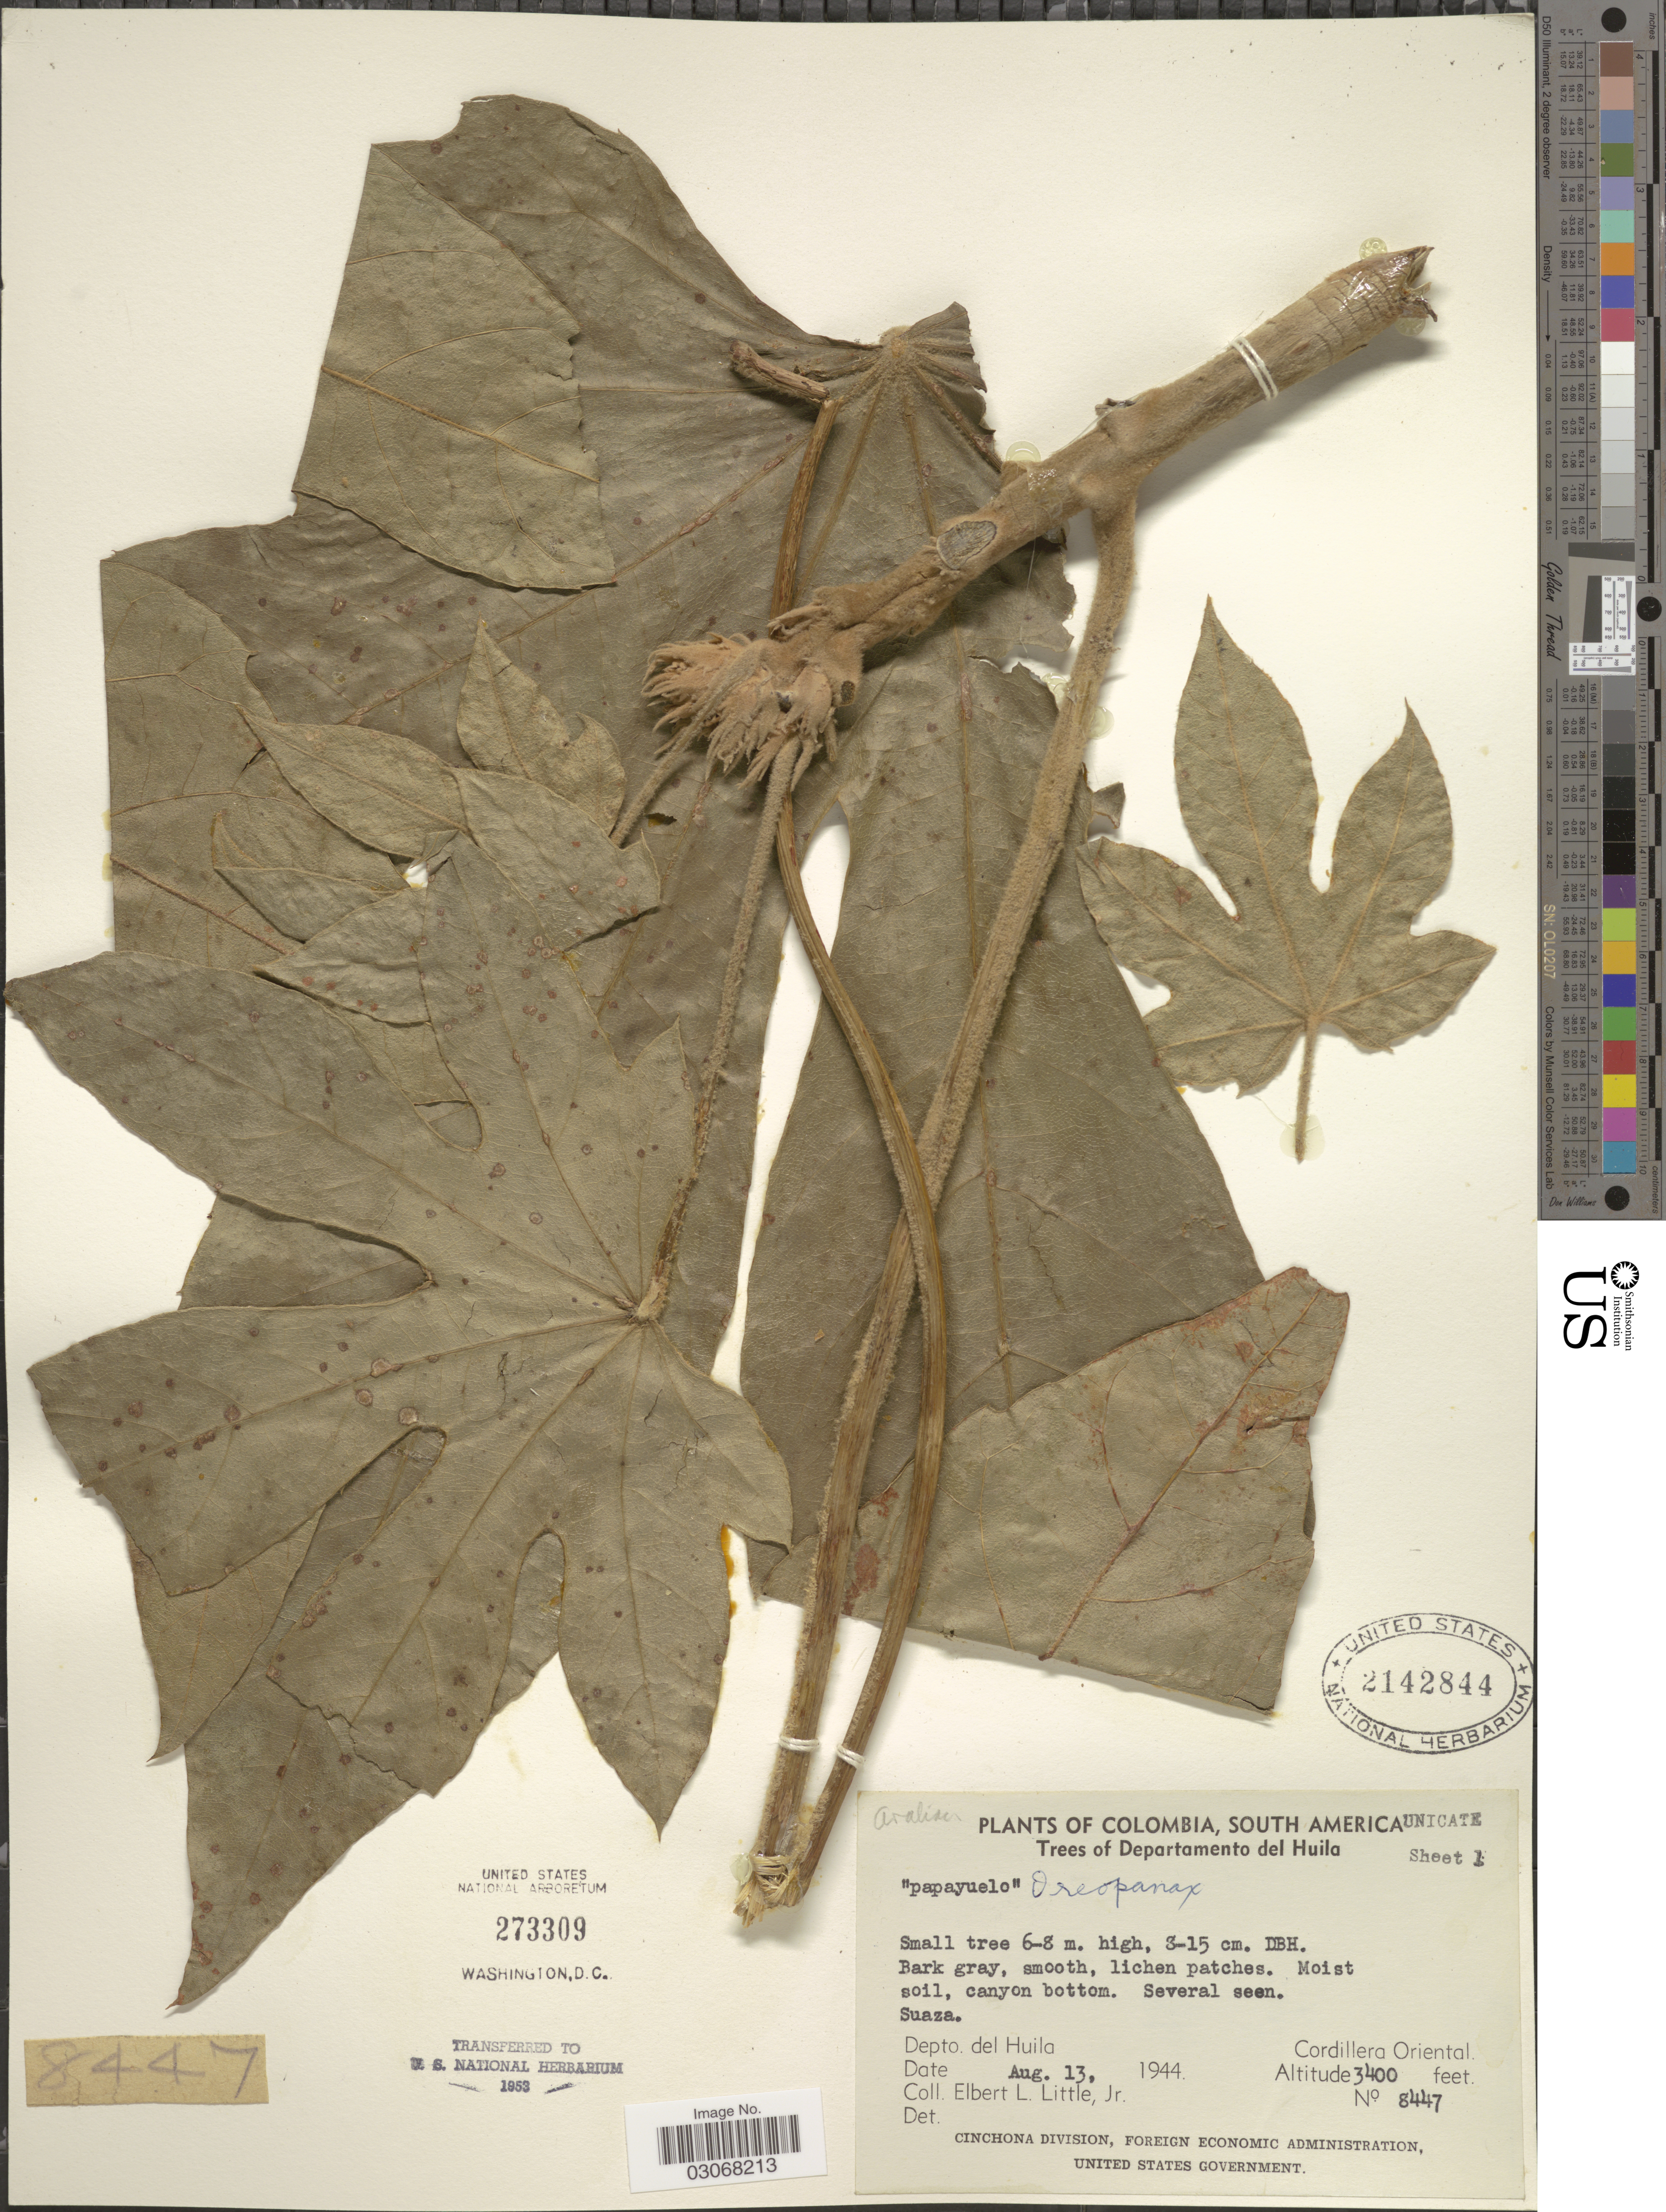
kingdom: Plantae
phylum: Tracheophyta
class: Magnoliopsida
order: Apiales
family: Araliaceae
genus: Oreopanax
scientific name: Oreopanax sp.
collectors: E. L. Little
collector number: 8447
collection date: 1944-08-13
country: Colombia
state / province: Huila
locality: Trees of Departamento del Huila. Suaza. Depto. del Huila. Cordillera Oriental.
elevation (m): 1036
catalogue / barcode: US 2142844